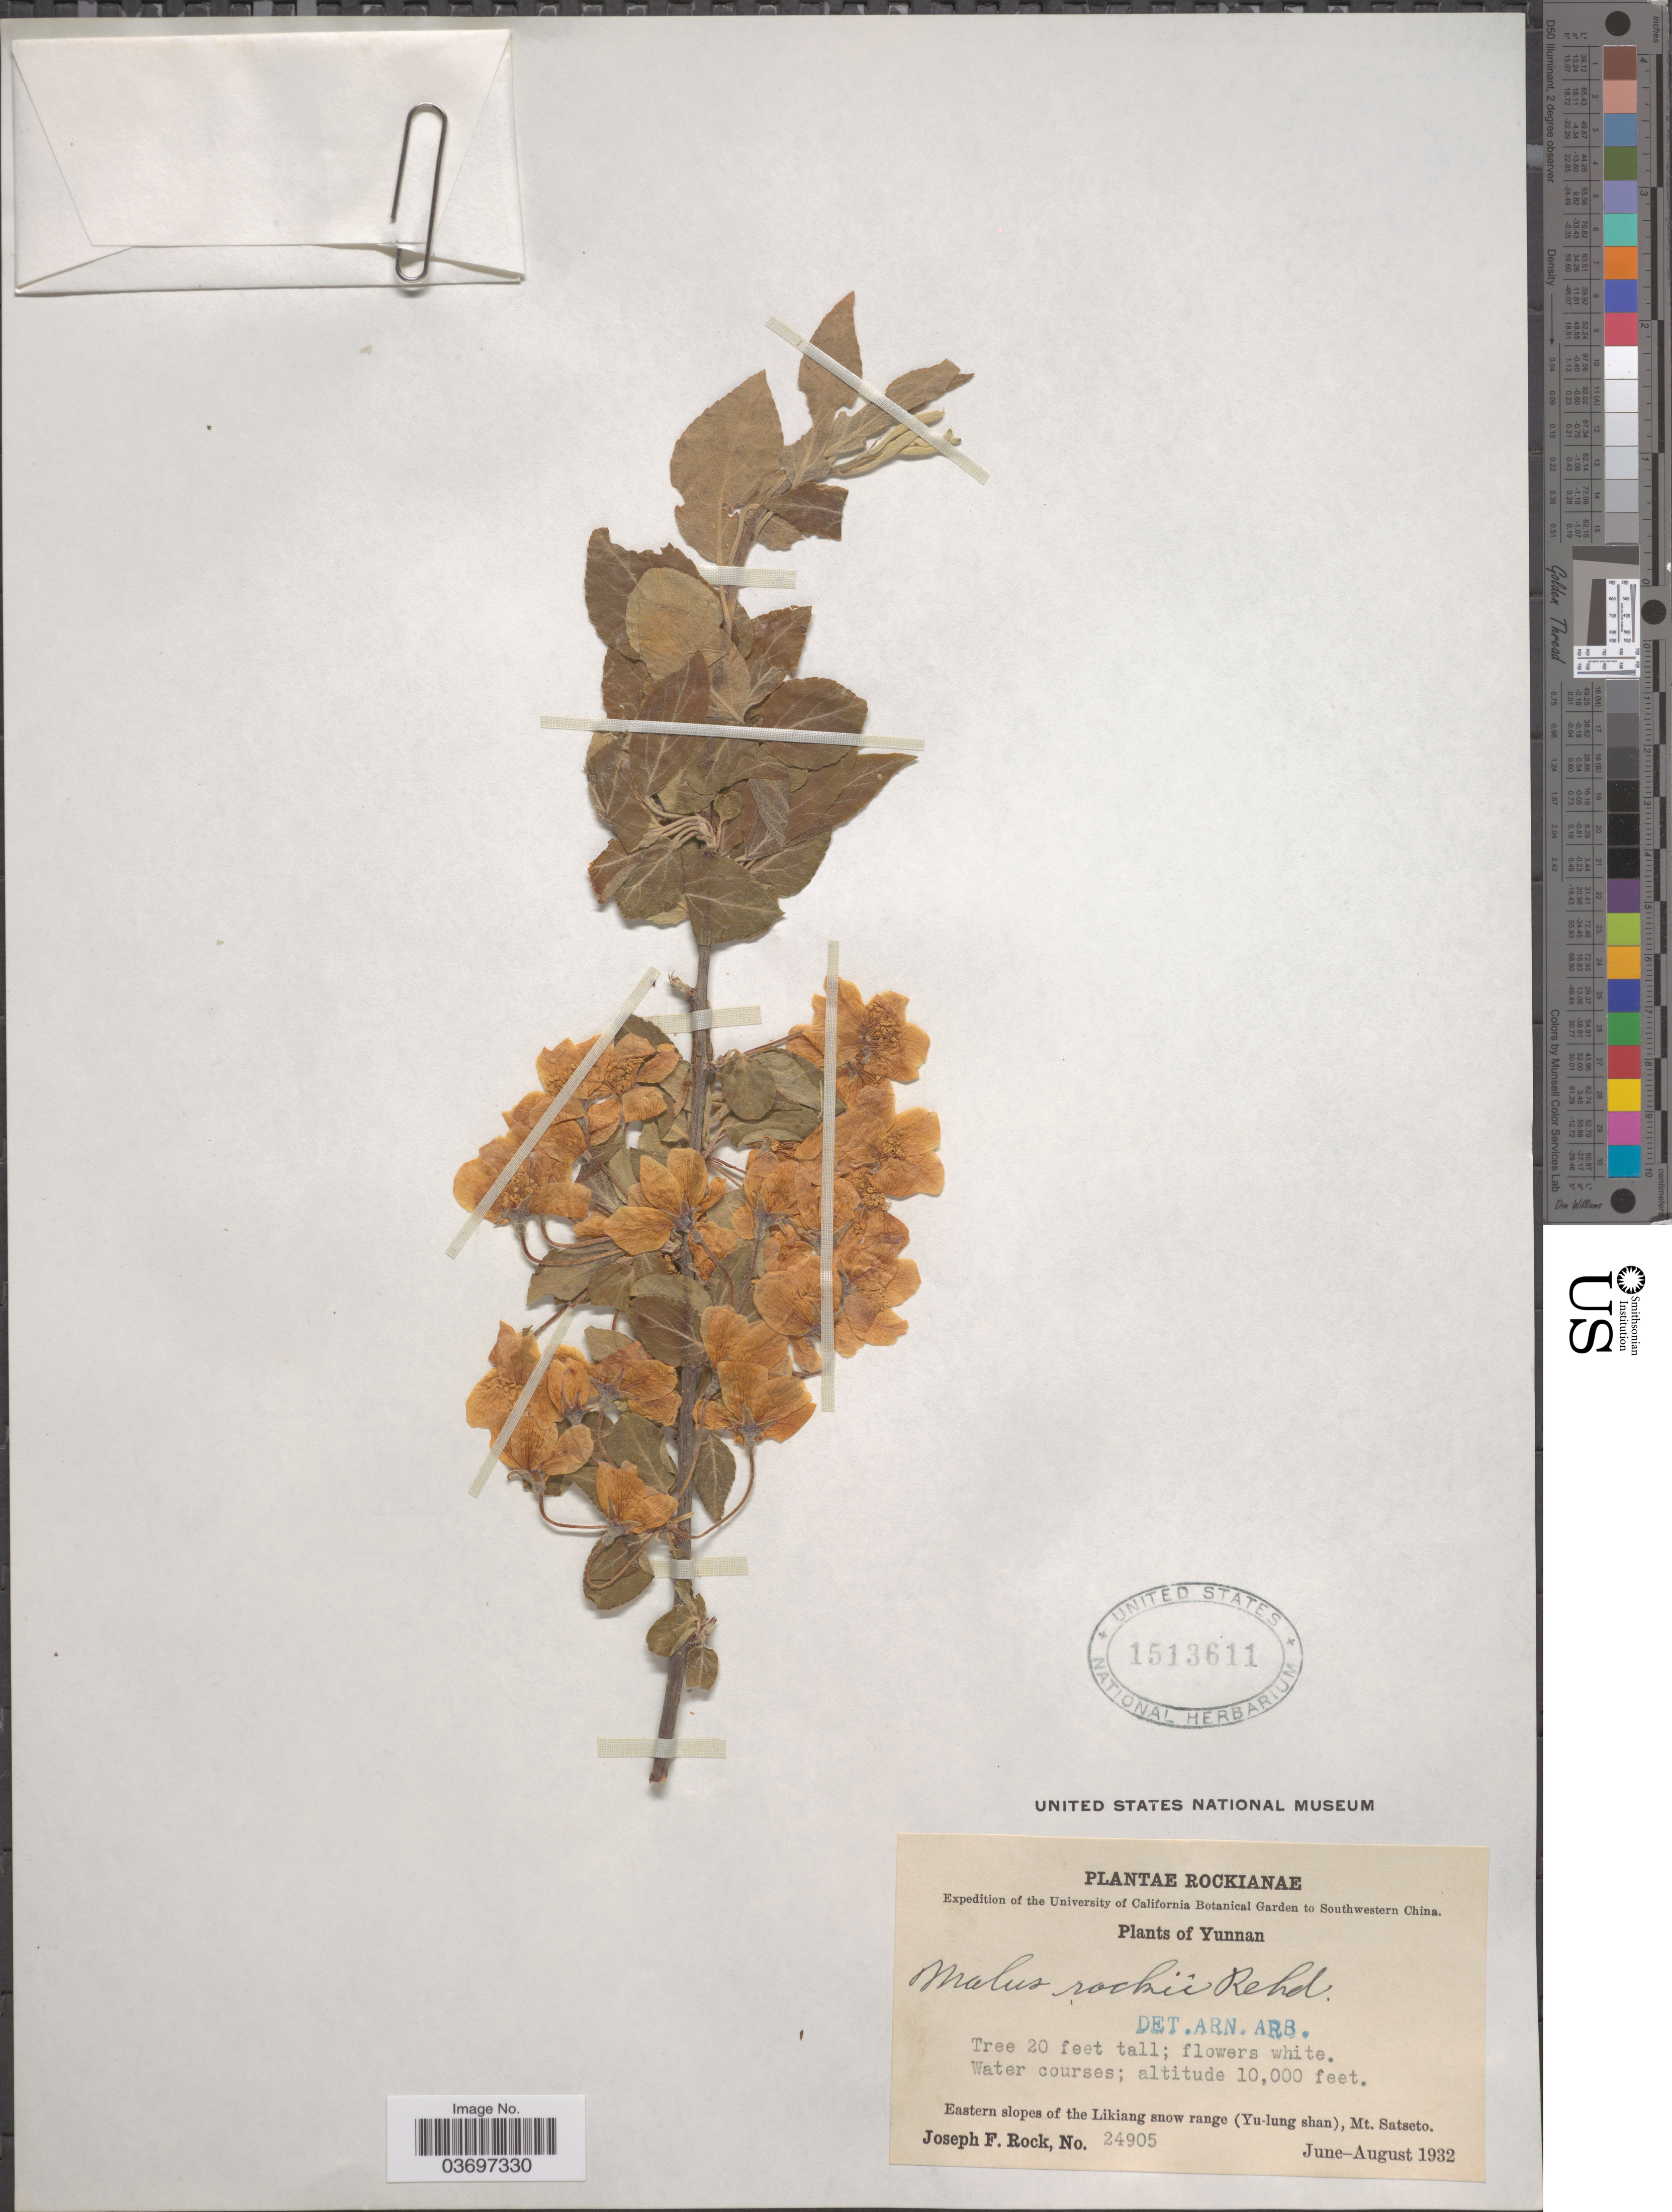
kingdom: Plantae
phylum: Tracheophyta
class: Magnoliopsida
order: Rosales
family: Rosaceae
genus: Malus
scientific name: Malus rockii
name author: Rehder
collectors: J. F. Rock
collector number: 24905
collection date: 1932-06/1932-08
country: China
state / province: Yunnan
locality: Southwestern China. Eastern slopes of the Likiang snow range (Yu-lung shan), Mt. Satseto.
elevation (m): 3048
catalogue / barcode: US 1513611